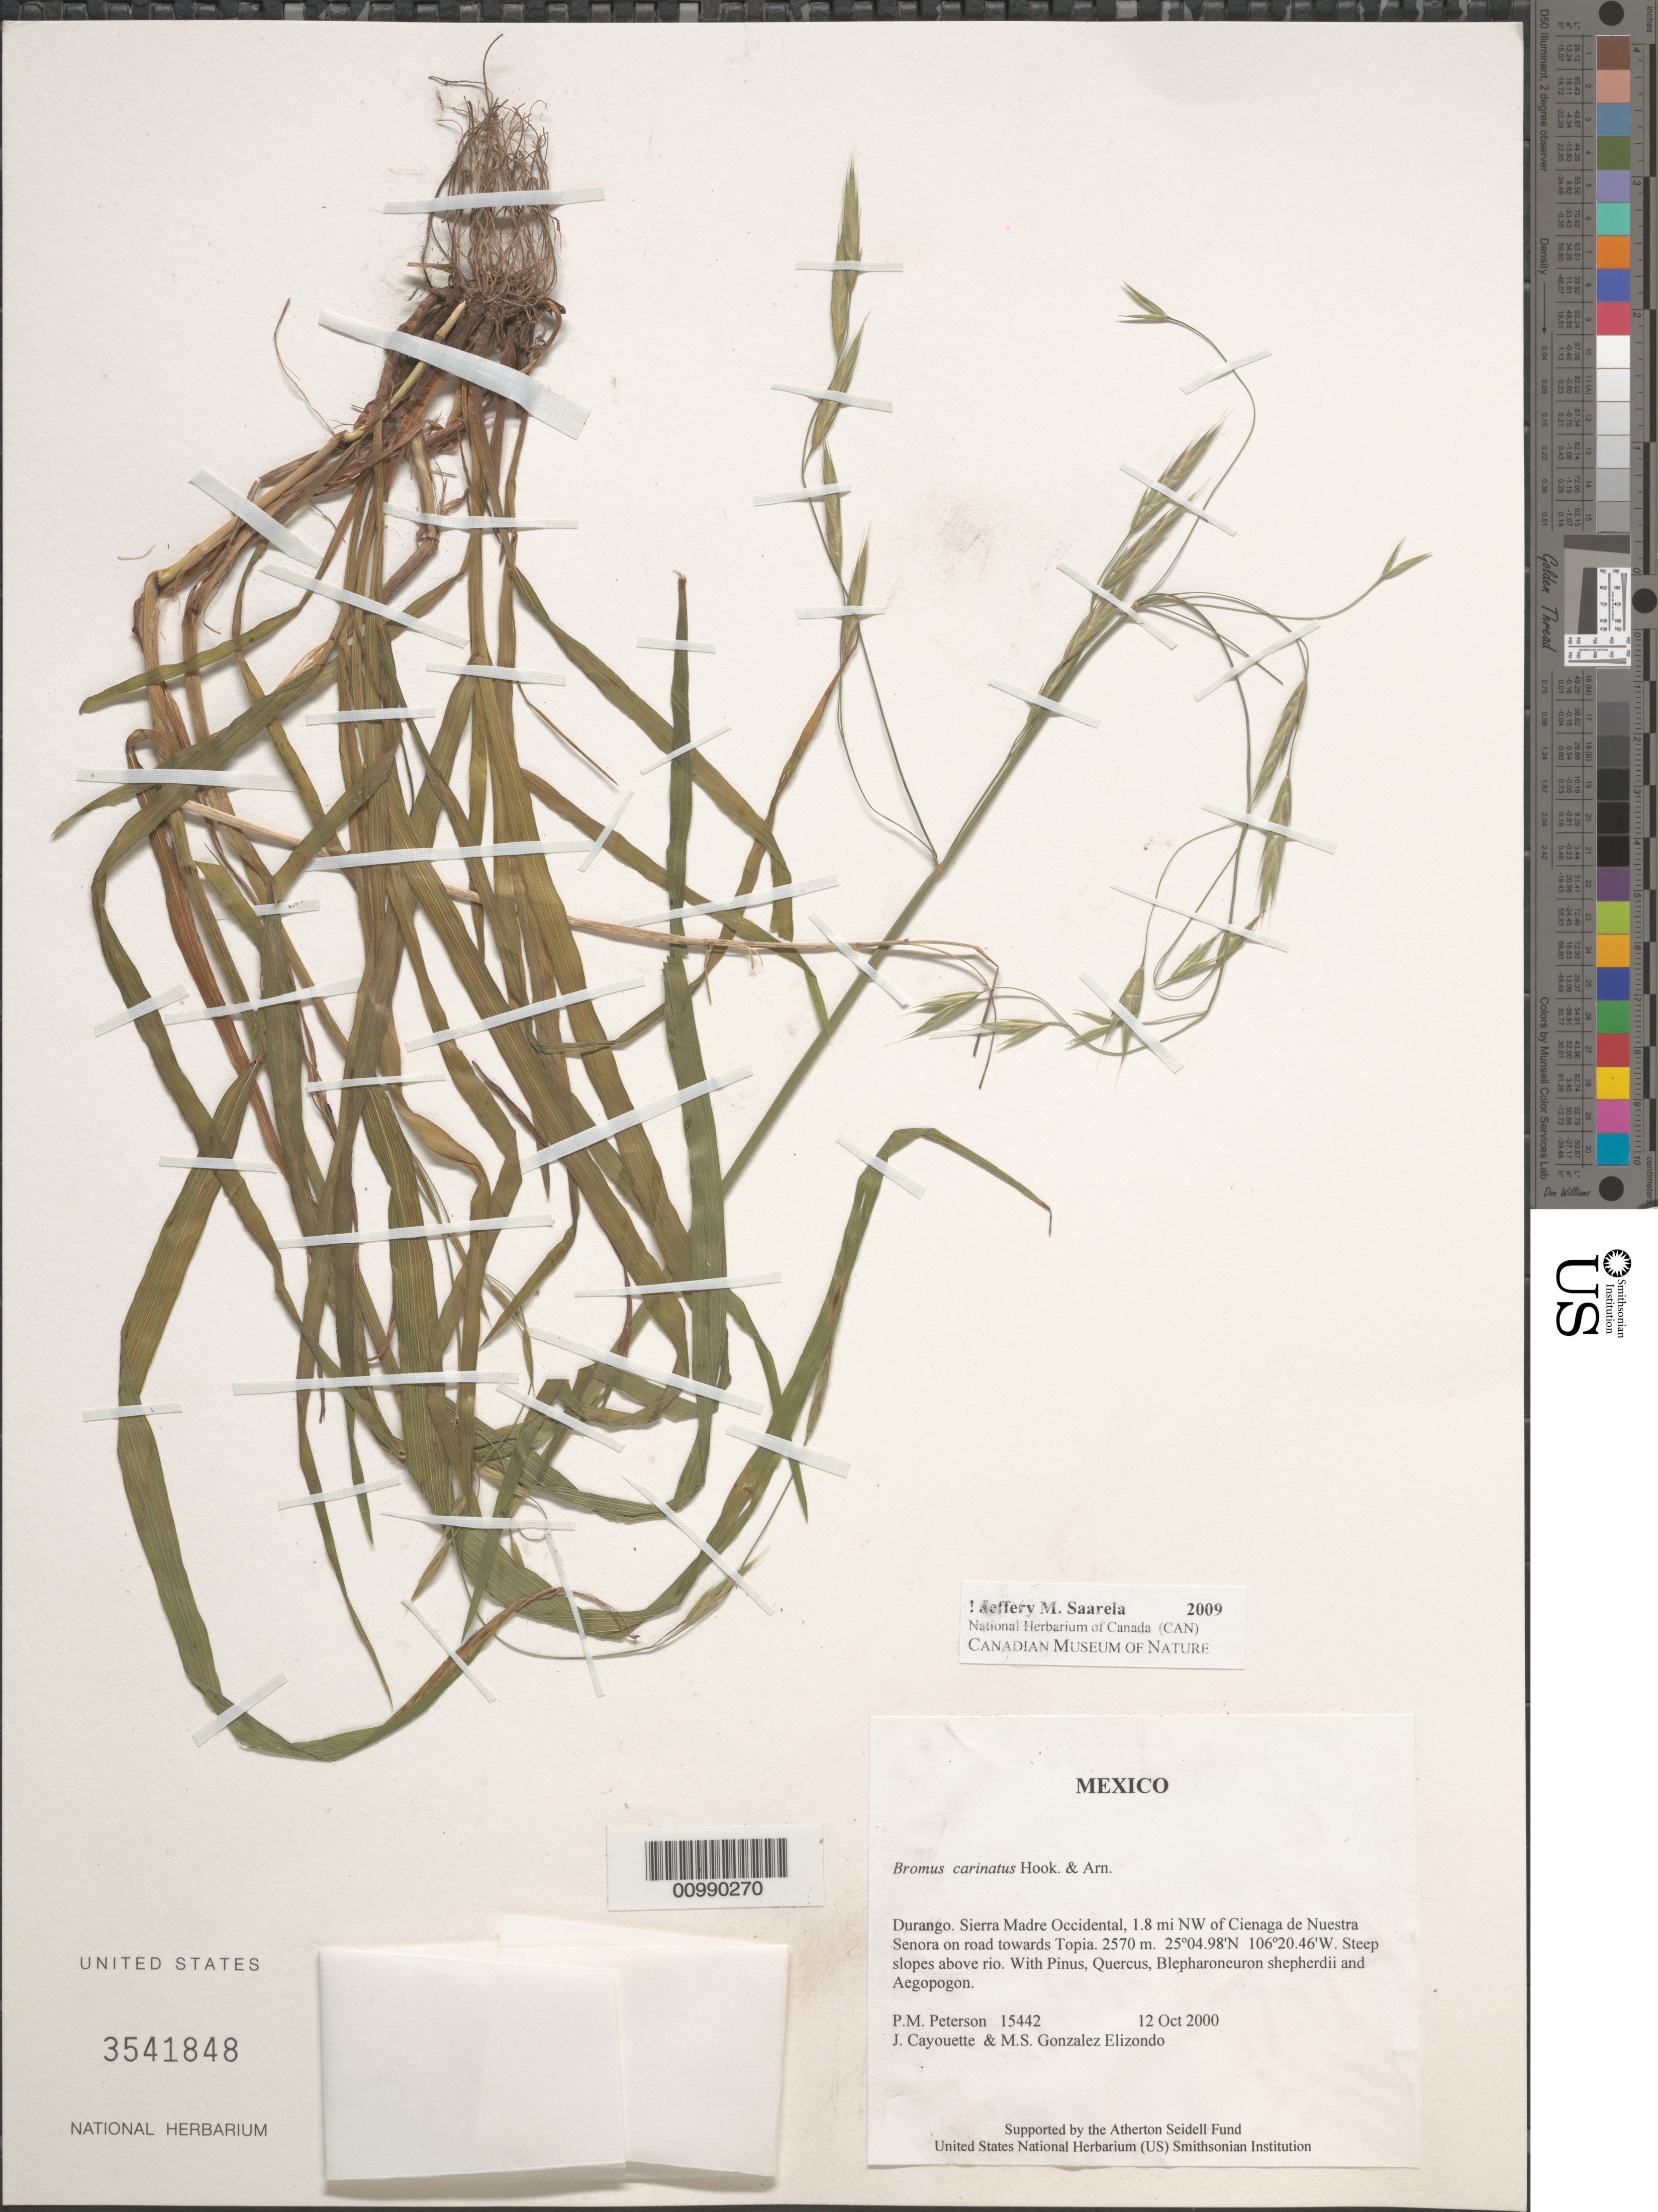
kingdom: Plantae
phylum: Tracheophyta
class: Liliopsida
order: Poales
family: Poaceae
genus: Bromus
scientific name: Bromus carinatus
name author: Hook. & Arn.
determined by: Saarela, J. M., (CAN), Canadian Museum of Nature (CANADA)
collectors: P. M. Peterson, J. Cayouette & M. S. González-Elizondo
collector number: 15442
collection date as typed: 12 Oct 2000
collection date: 2000-10-12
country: Mexico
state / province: Durango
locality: Sierra Madre Occidental, 1.8 mi NW of Cienaga de Nuestra Senora on road towards Topia.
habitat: Steep slopes above rio.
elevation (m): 2570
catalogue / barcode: US 3541848